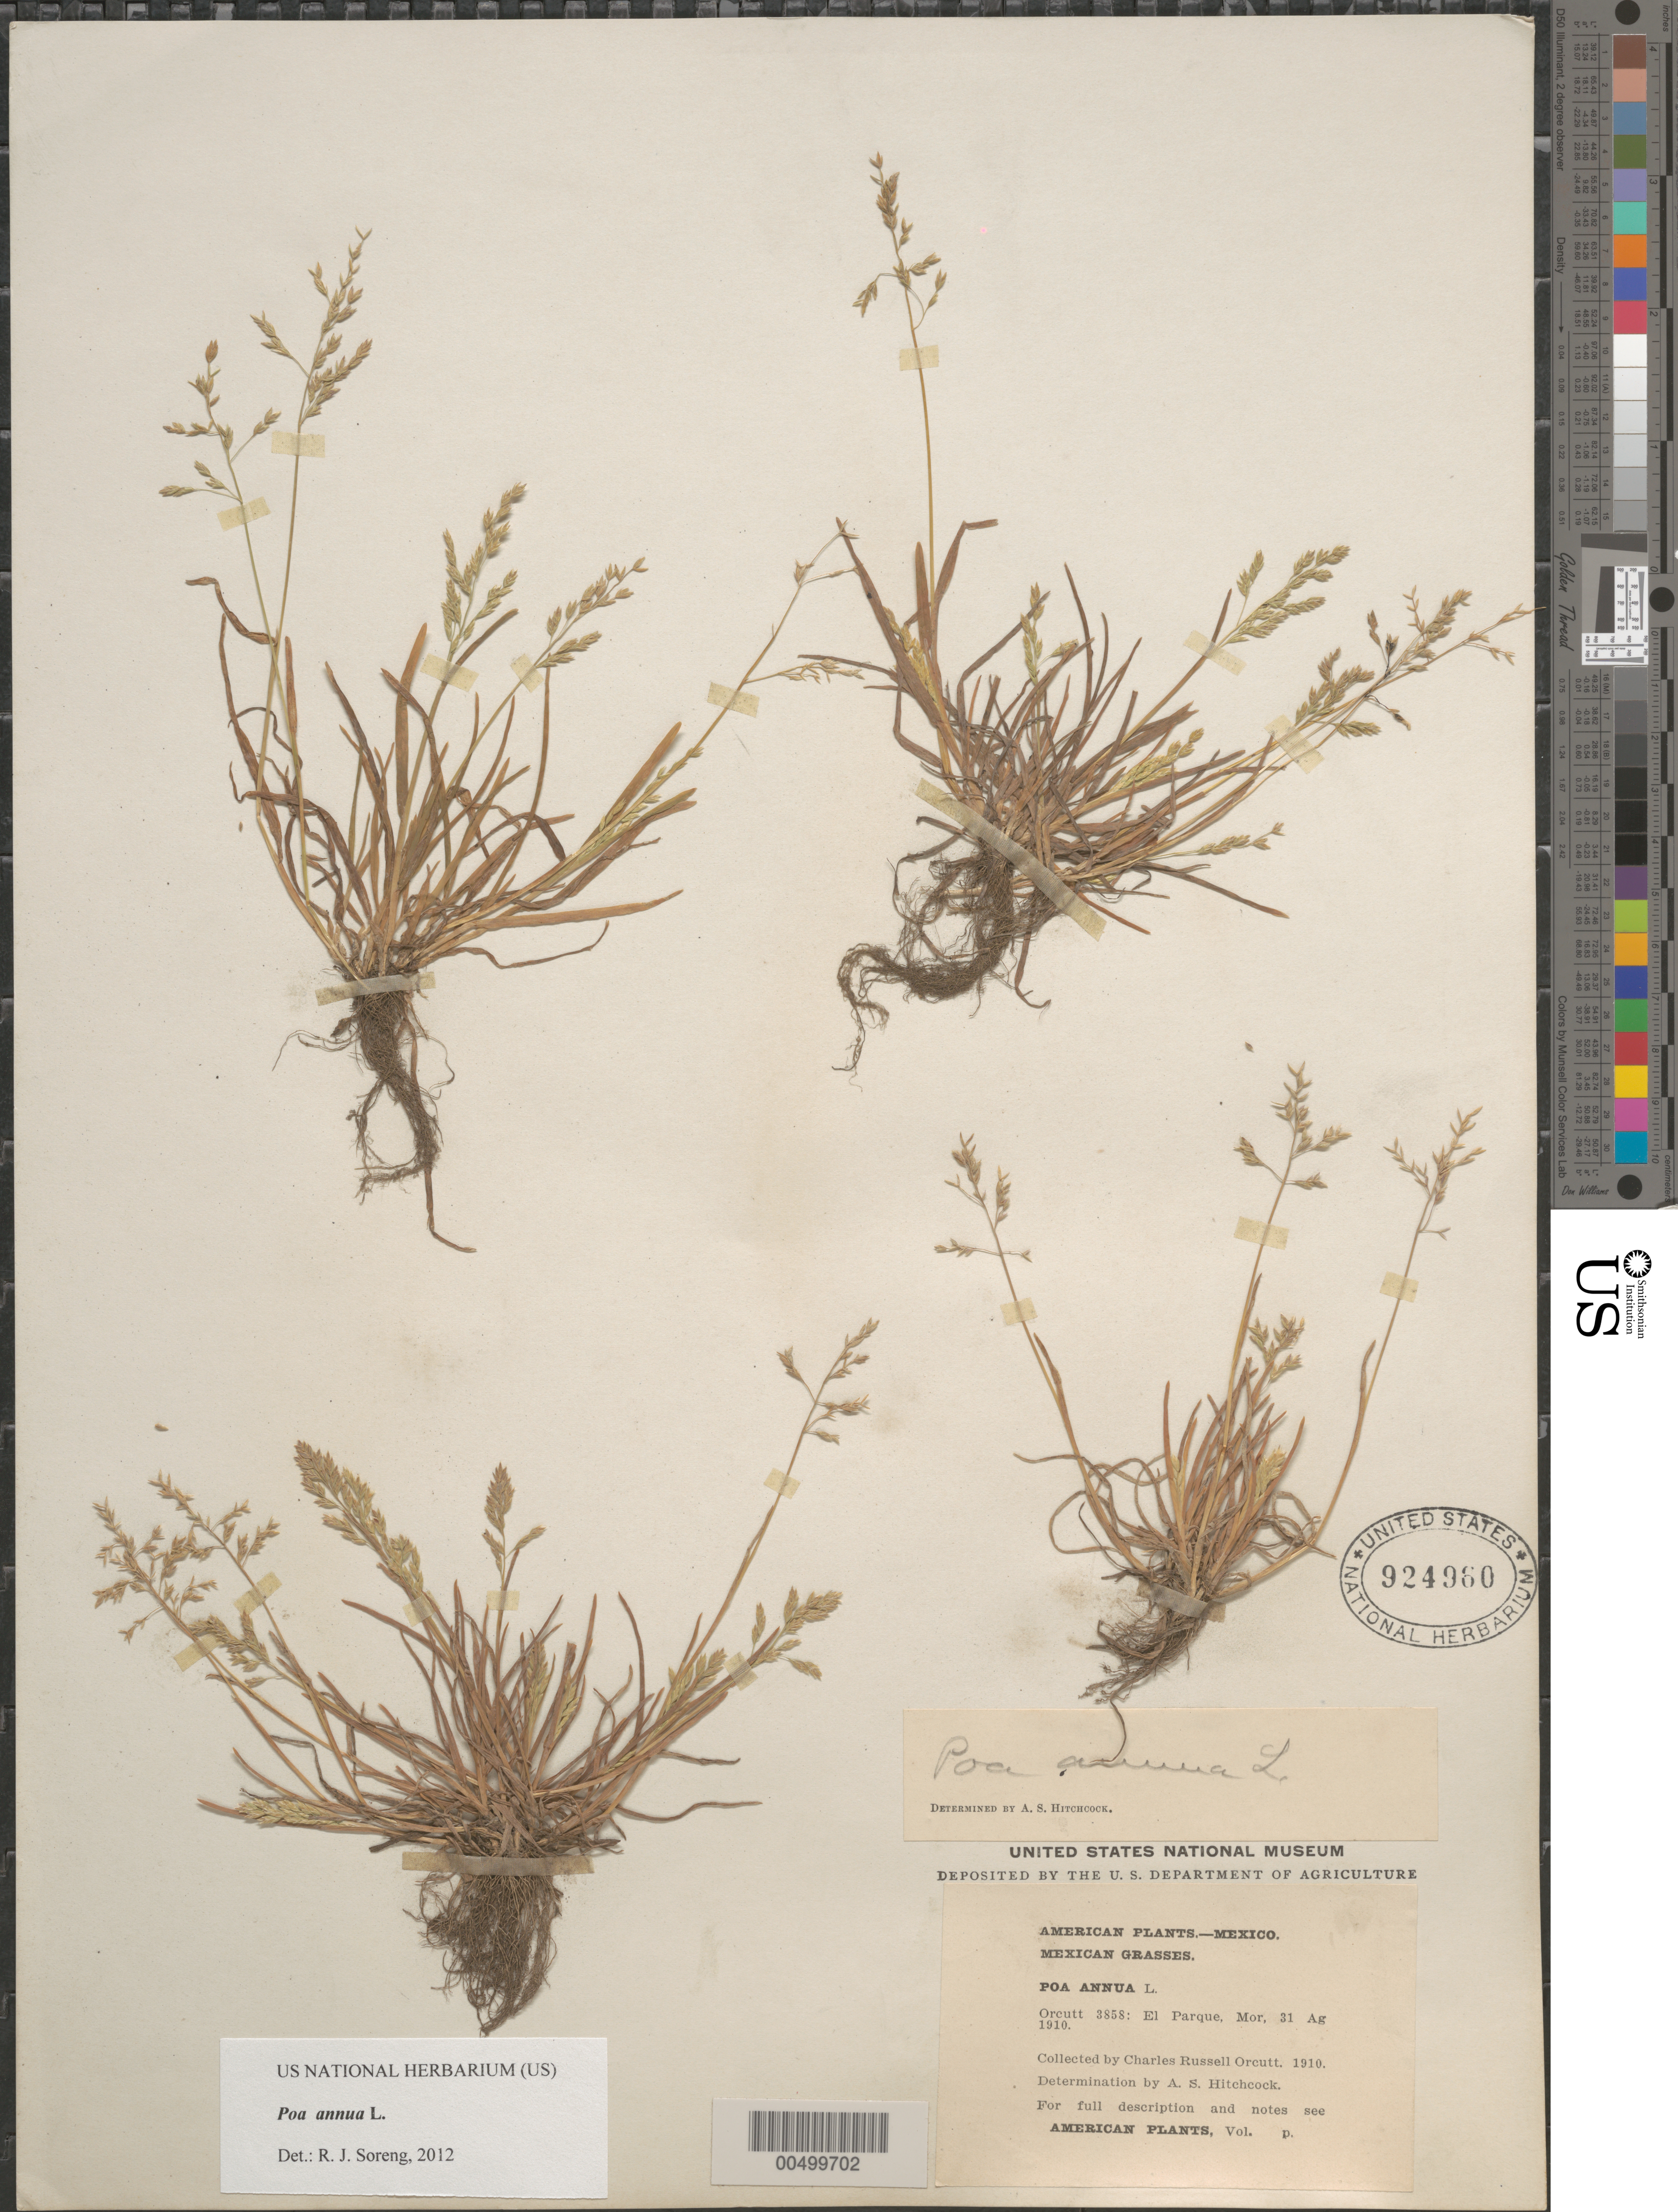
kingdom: Plantae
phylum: Tracheophyta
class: Liliopsida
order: Poales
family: Poaceae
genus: Poa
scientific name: Poa annua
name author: L.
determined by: Hitchcock, Albert S.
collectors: C. R. Orcutt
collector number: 3858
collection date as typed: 31 Aug 1910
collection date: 1910-08-31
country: Mexico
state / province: Morelos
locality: El Parque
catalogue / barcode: US 924960